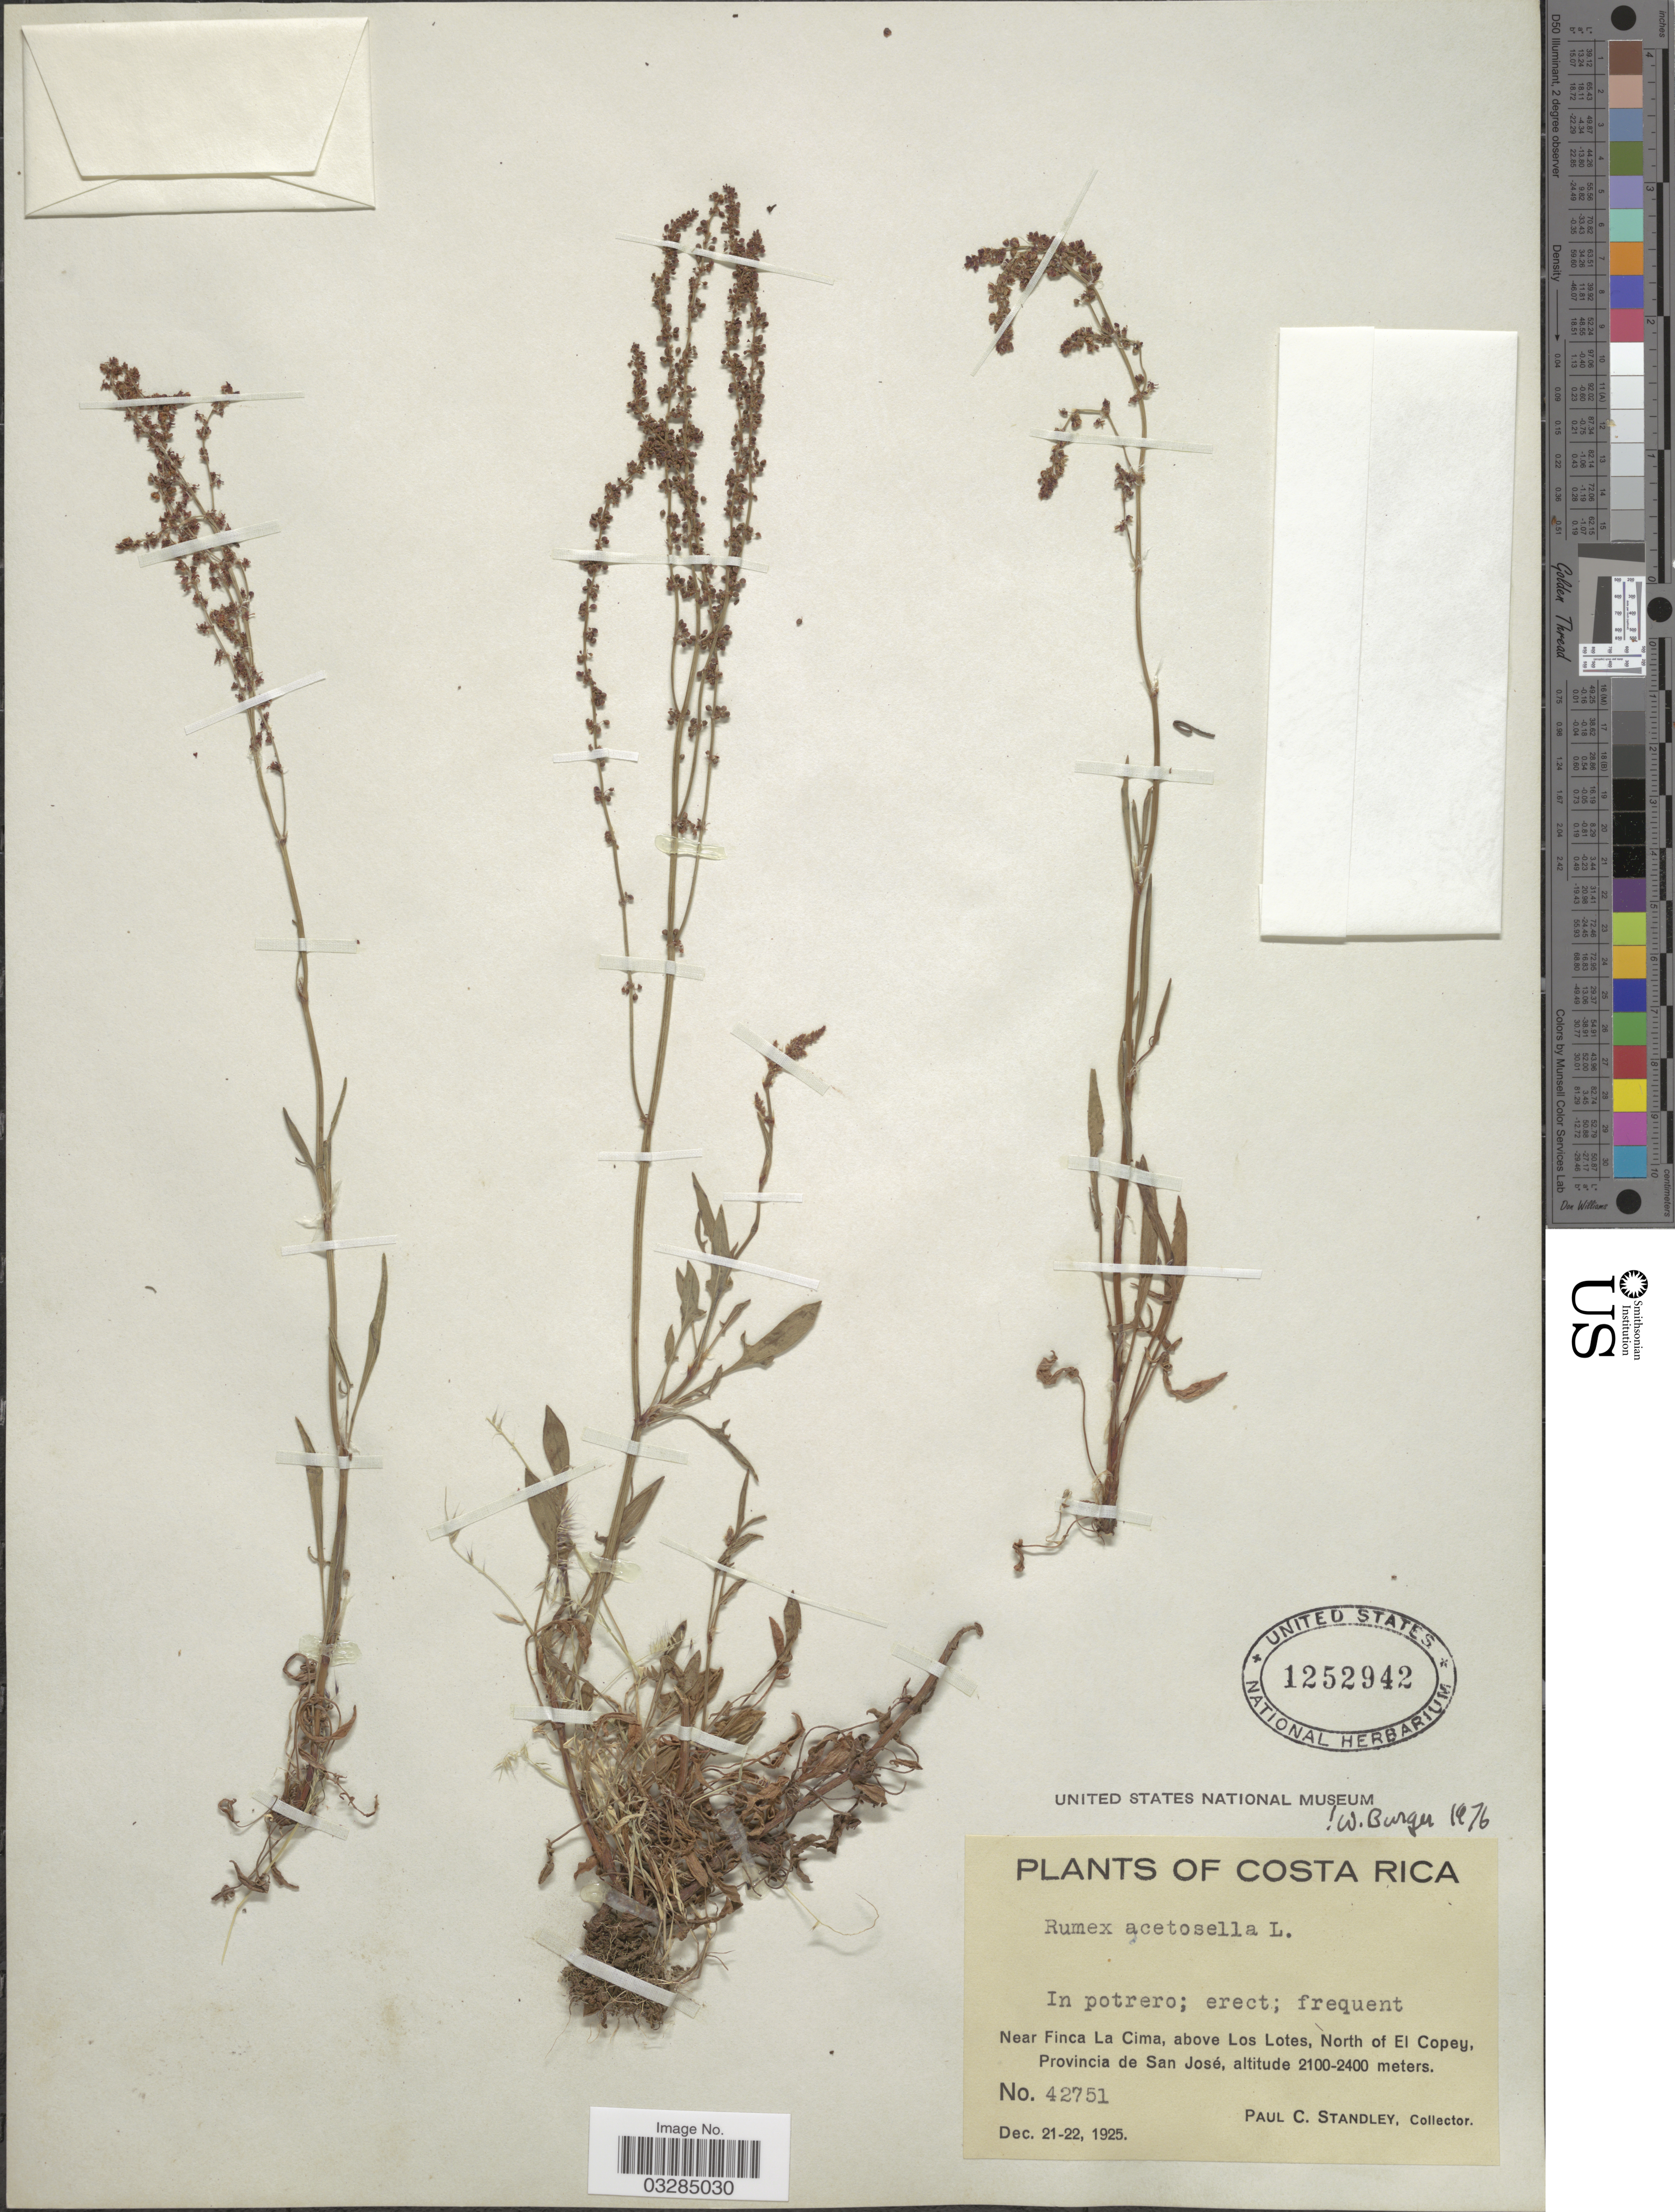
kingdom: Plantae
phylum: Tracheophyta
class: Magnoliopsida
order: Caryophyllales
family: Polygonaceae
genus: Rumex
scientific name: Rumex acetosella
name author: L.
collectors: P. C. Standley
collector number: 42751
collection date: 1925-12-21/1925-12-22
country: Costa Rica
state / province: San José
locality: Near Finca La Cima, above Los Lotes, North of El Copey.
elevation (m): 2100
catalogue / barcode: US 1252942